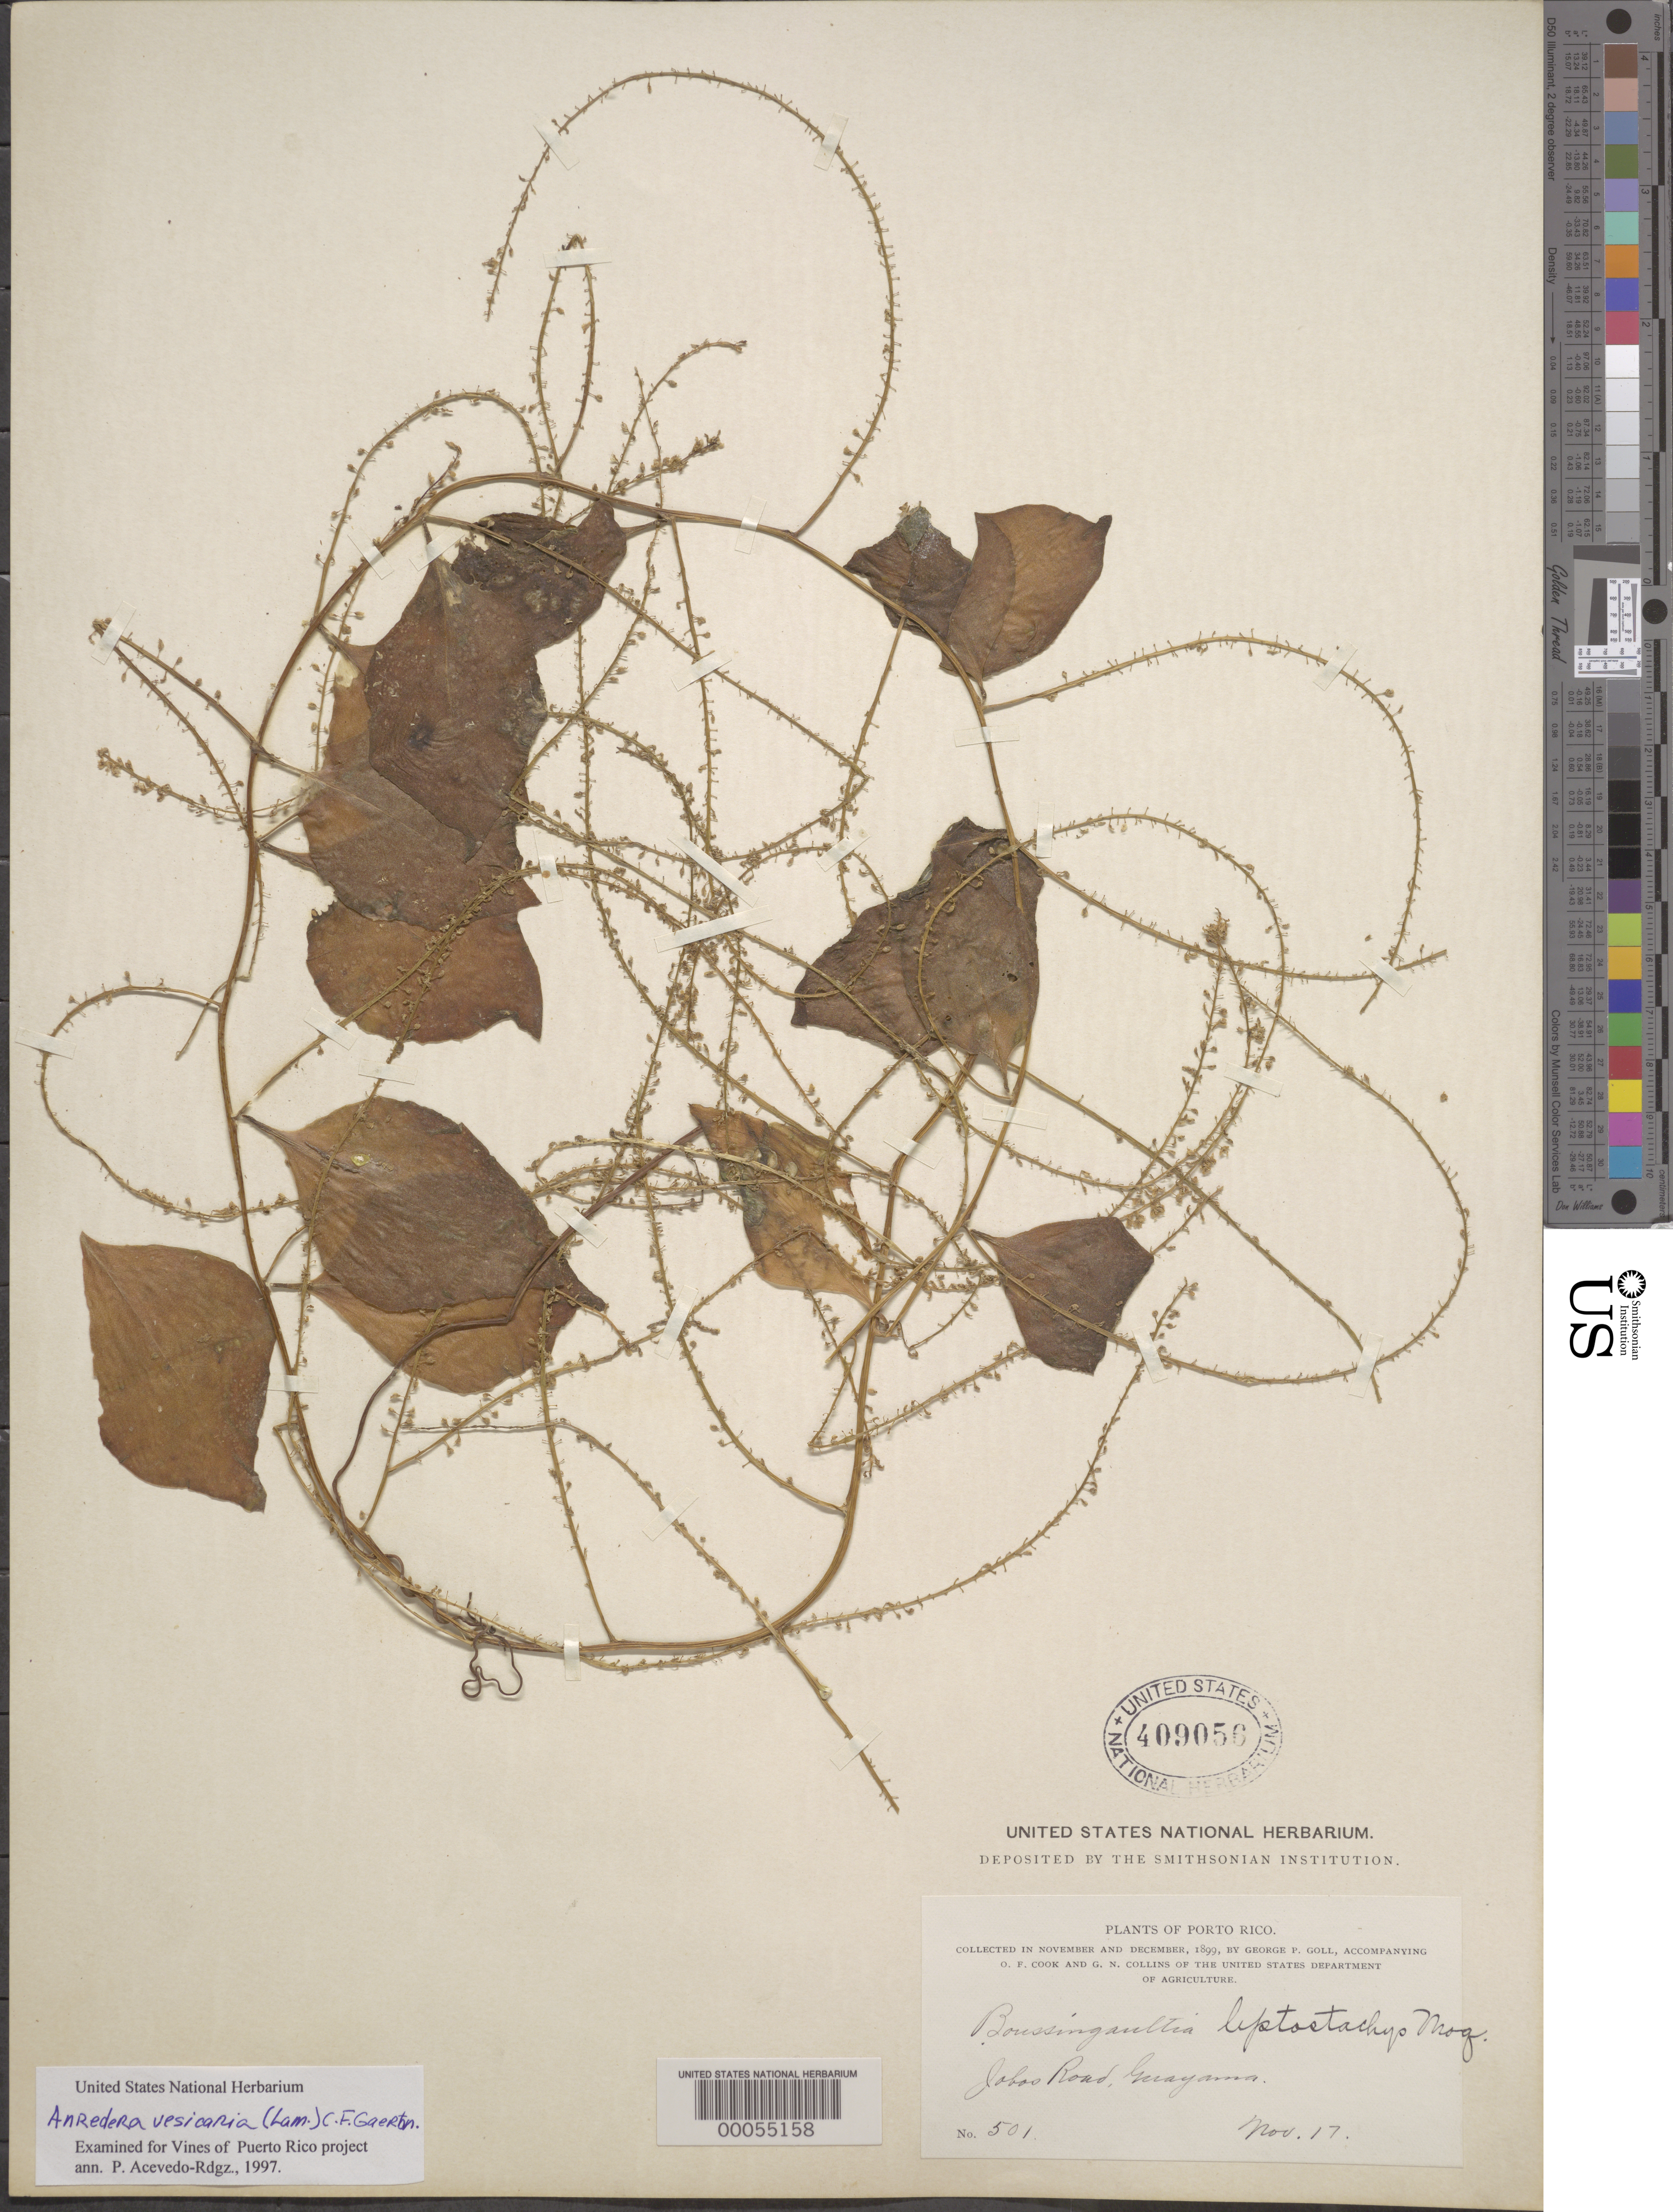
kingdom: Plantae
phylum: Tracheophyta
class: Magnoliopsida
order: Caryophyllales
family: Basellaceae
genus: Anredera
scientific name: Anredera vesicaria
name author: (Lam.) C.F. Gaertn.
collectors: G. P. Goll, O. F. Cook & G. Collins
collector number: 501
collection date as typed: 17 Nov 1899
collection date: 1899-11-17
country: Puerto Rico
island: Greater Antilles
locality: John road, guayama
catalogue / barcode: US 409056